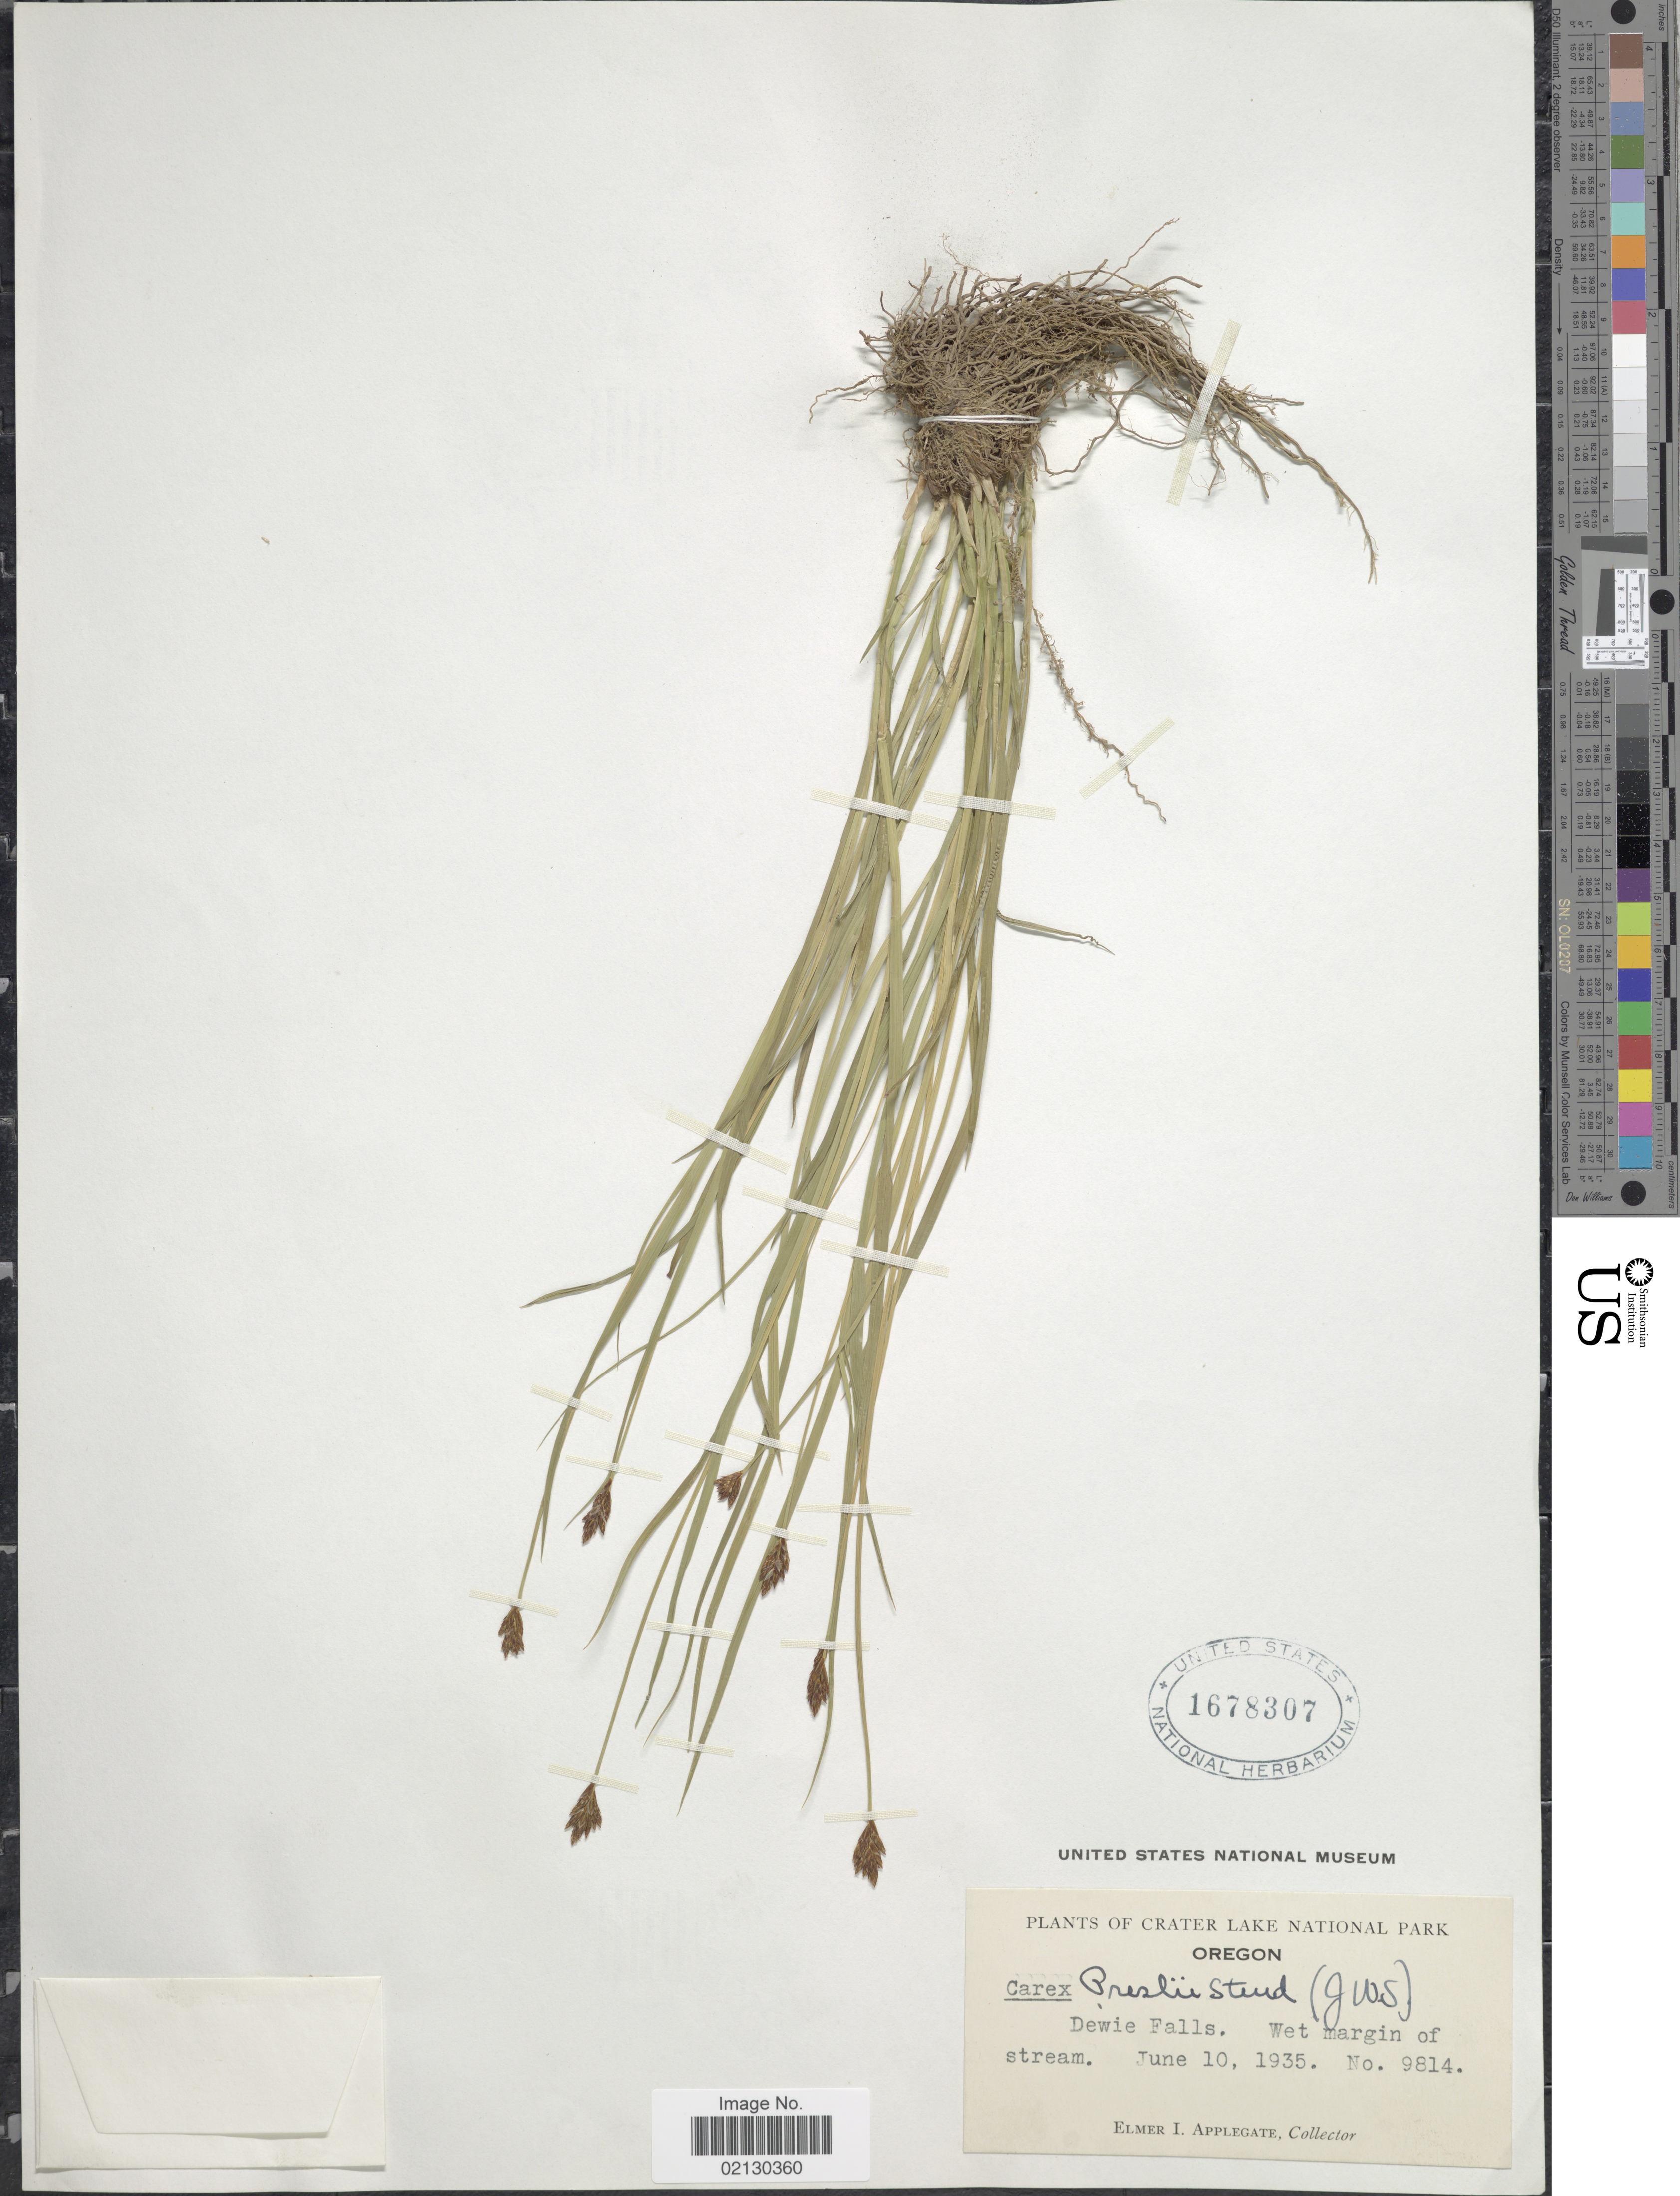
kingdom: Plantae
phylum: Tracheophyta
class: Liliopsida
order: Poales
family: Cyperaceae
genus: Carex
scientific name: Carex preslii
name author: Steud.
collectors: E. I. Applegate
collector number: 9814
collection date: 1935-06-10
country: United States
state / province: Oregon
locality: Crater Lake National Park. Dewie Falls.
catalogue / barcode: US 1678307